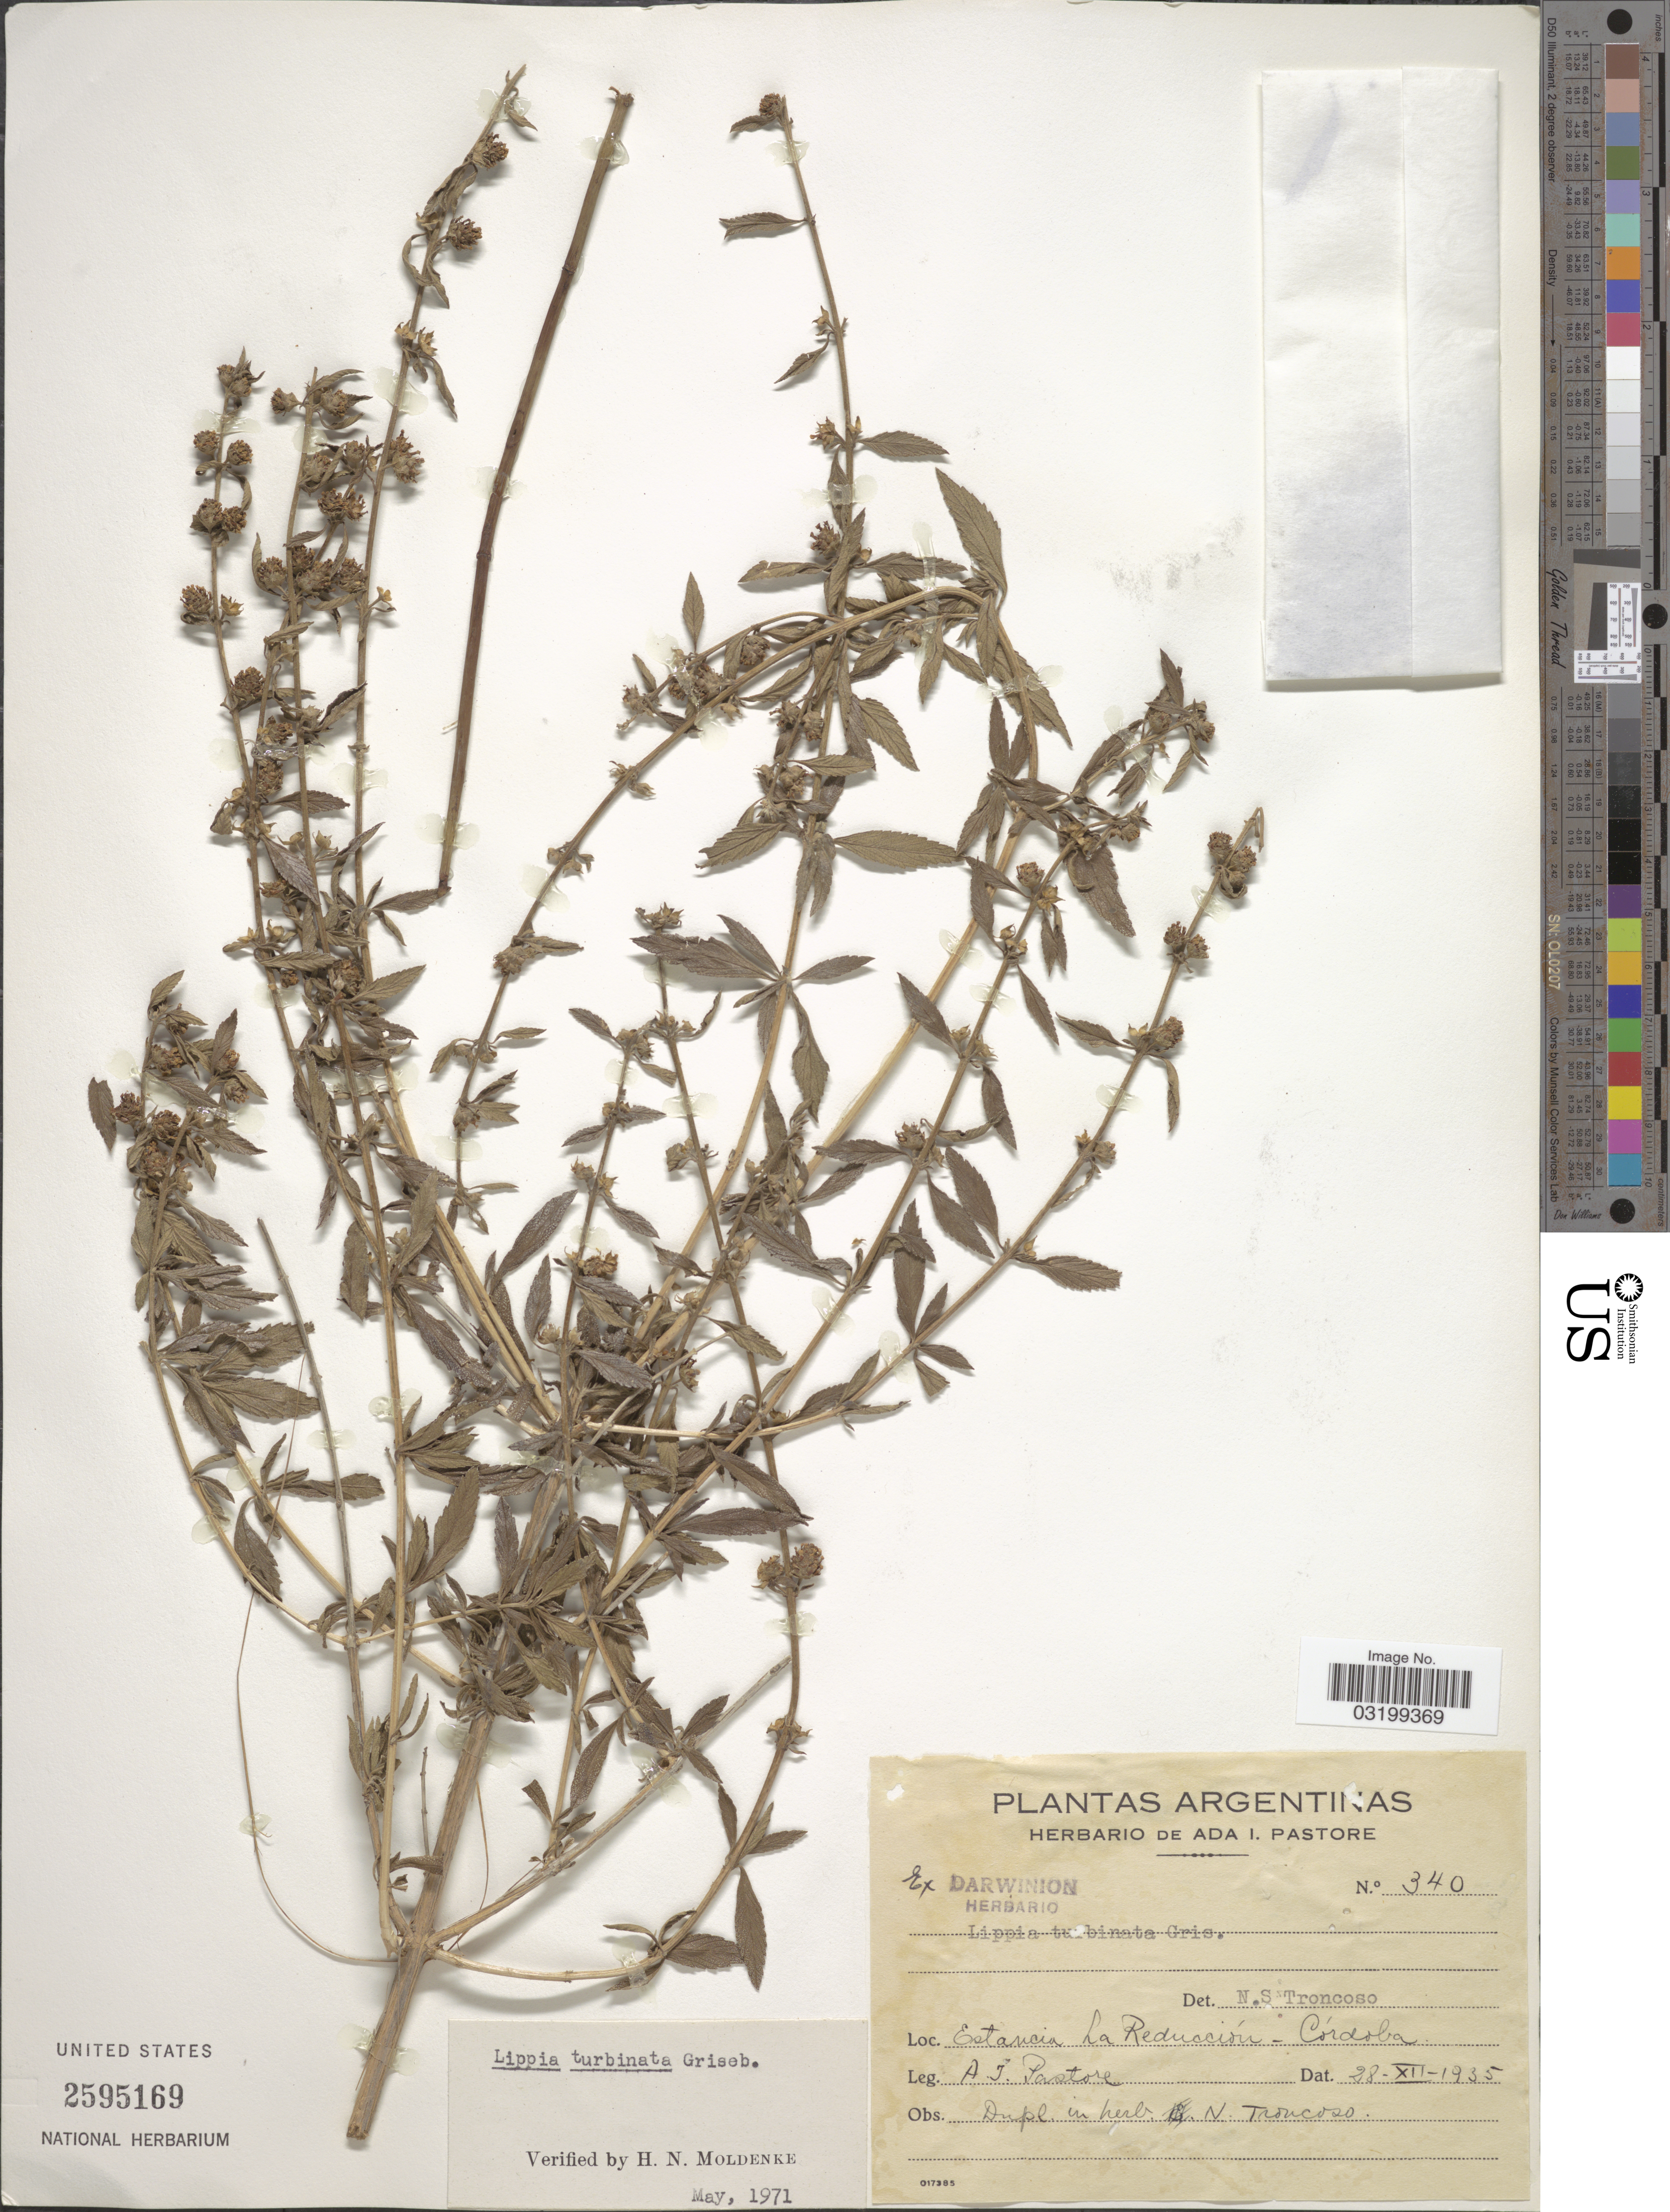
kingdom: Plantae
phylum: Tracheophyta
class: Magnoliopsida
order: Lamiales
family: Verbenaceae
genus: Lippia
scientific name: Lippia turbinata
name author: Griseb.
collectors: A. Pastore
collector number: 340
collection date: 1935-12-28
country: Argentina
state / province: Cordoba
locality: Estancia La Reducción.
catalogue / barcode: US 2595169